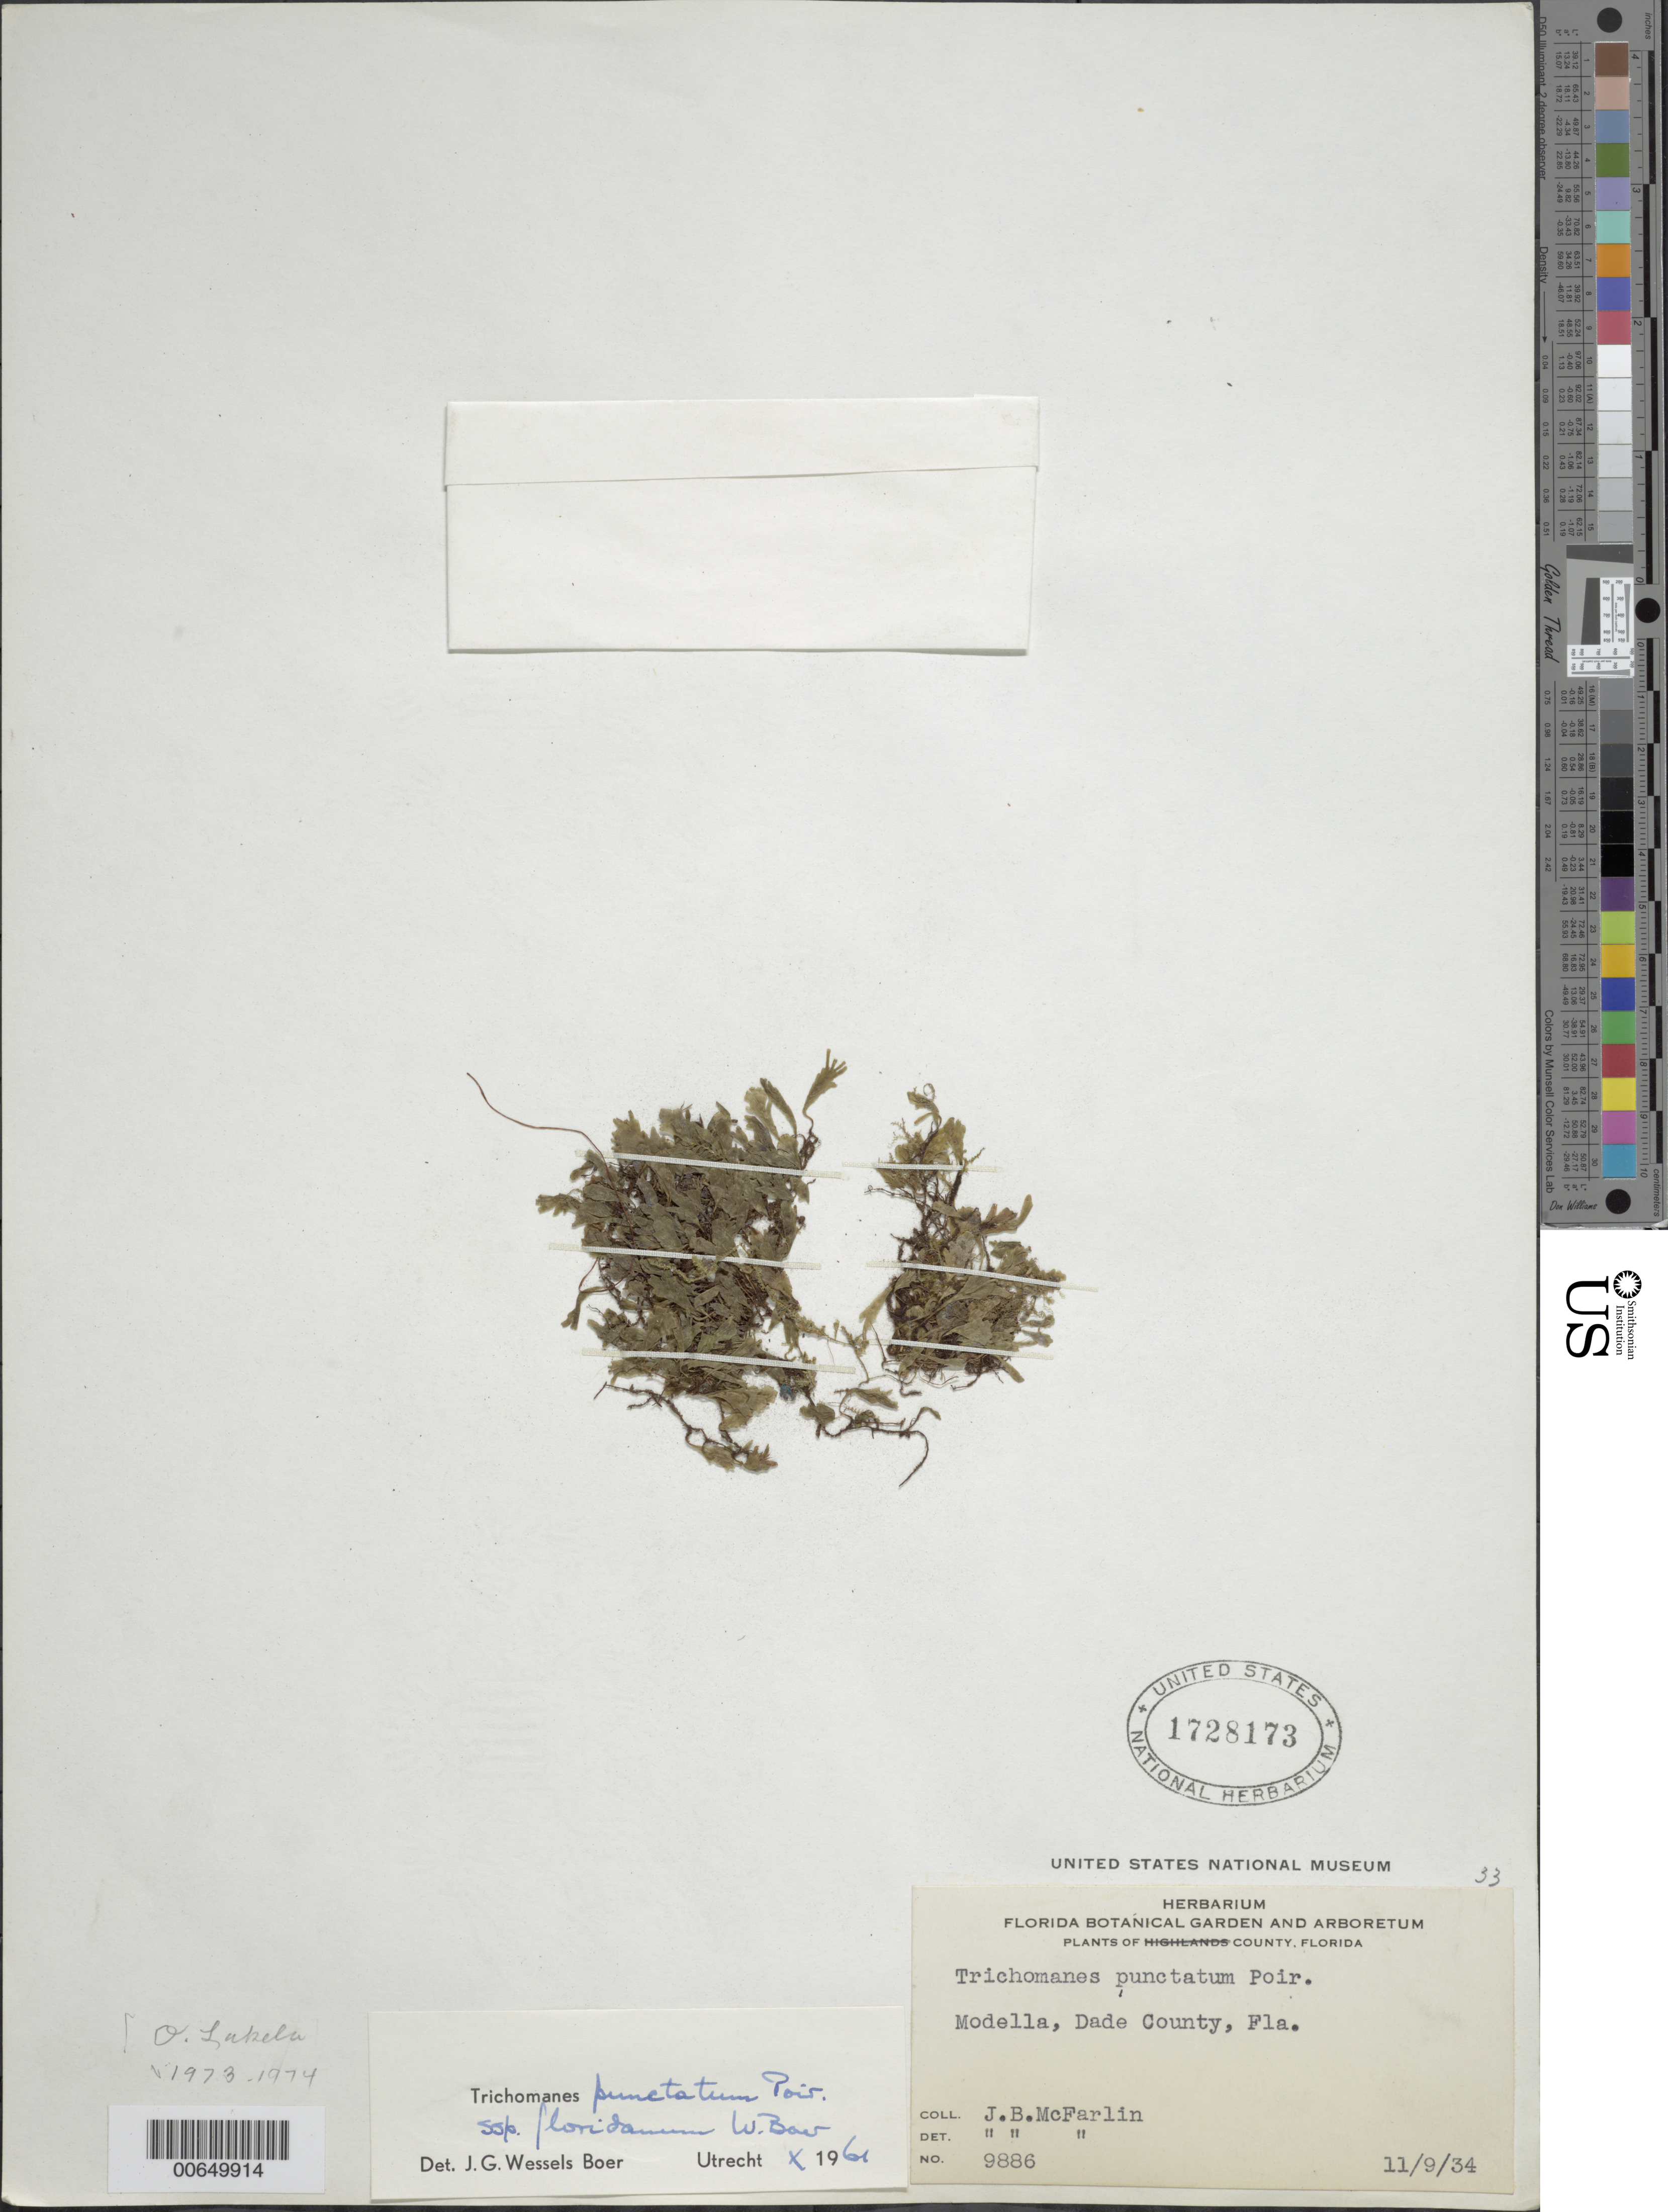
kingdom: Plantae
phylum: Tracheophyta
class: Polypodiopsida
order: Hymenophyllales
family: Hymenophyllaceae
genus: Didymoglossum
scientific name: Didymoglossum punctatum subsp. floridanum comb. nov., ined 2015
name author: (Poir.) Desv.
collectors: J. McFarlin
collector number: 9886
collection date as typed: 11 Sep 1934 to 09 Nov 1934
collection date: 1934-09-11/1934-11-09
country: United States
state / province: Florida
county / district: Dade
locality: Modella.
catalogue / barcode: US 1728173